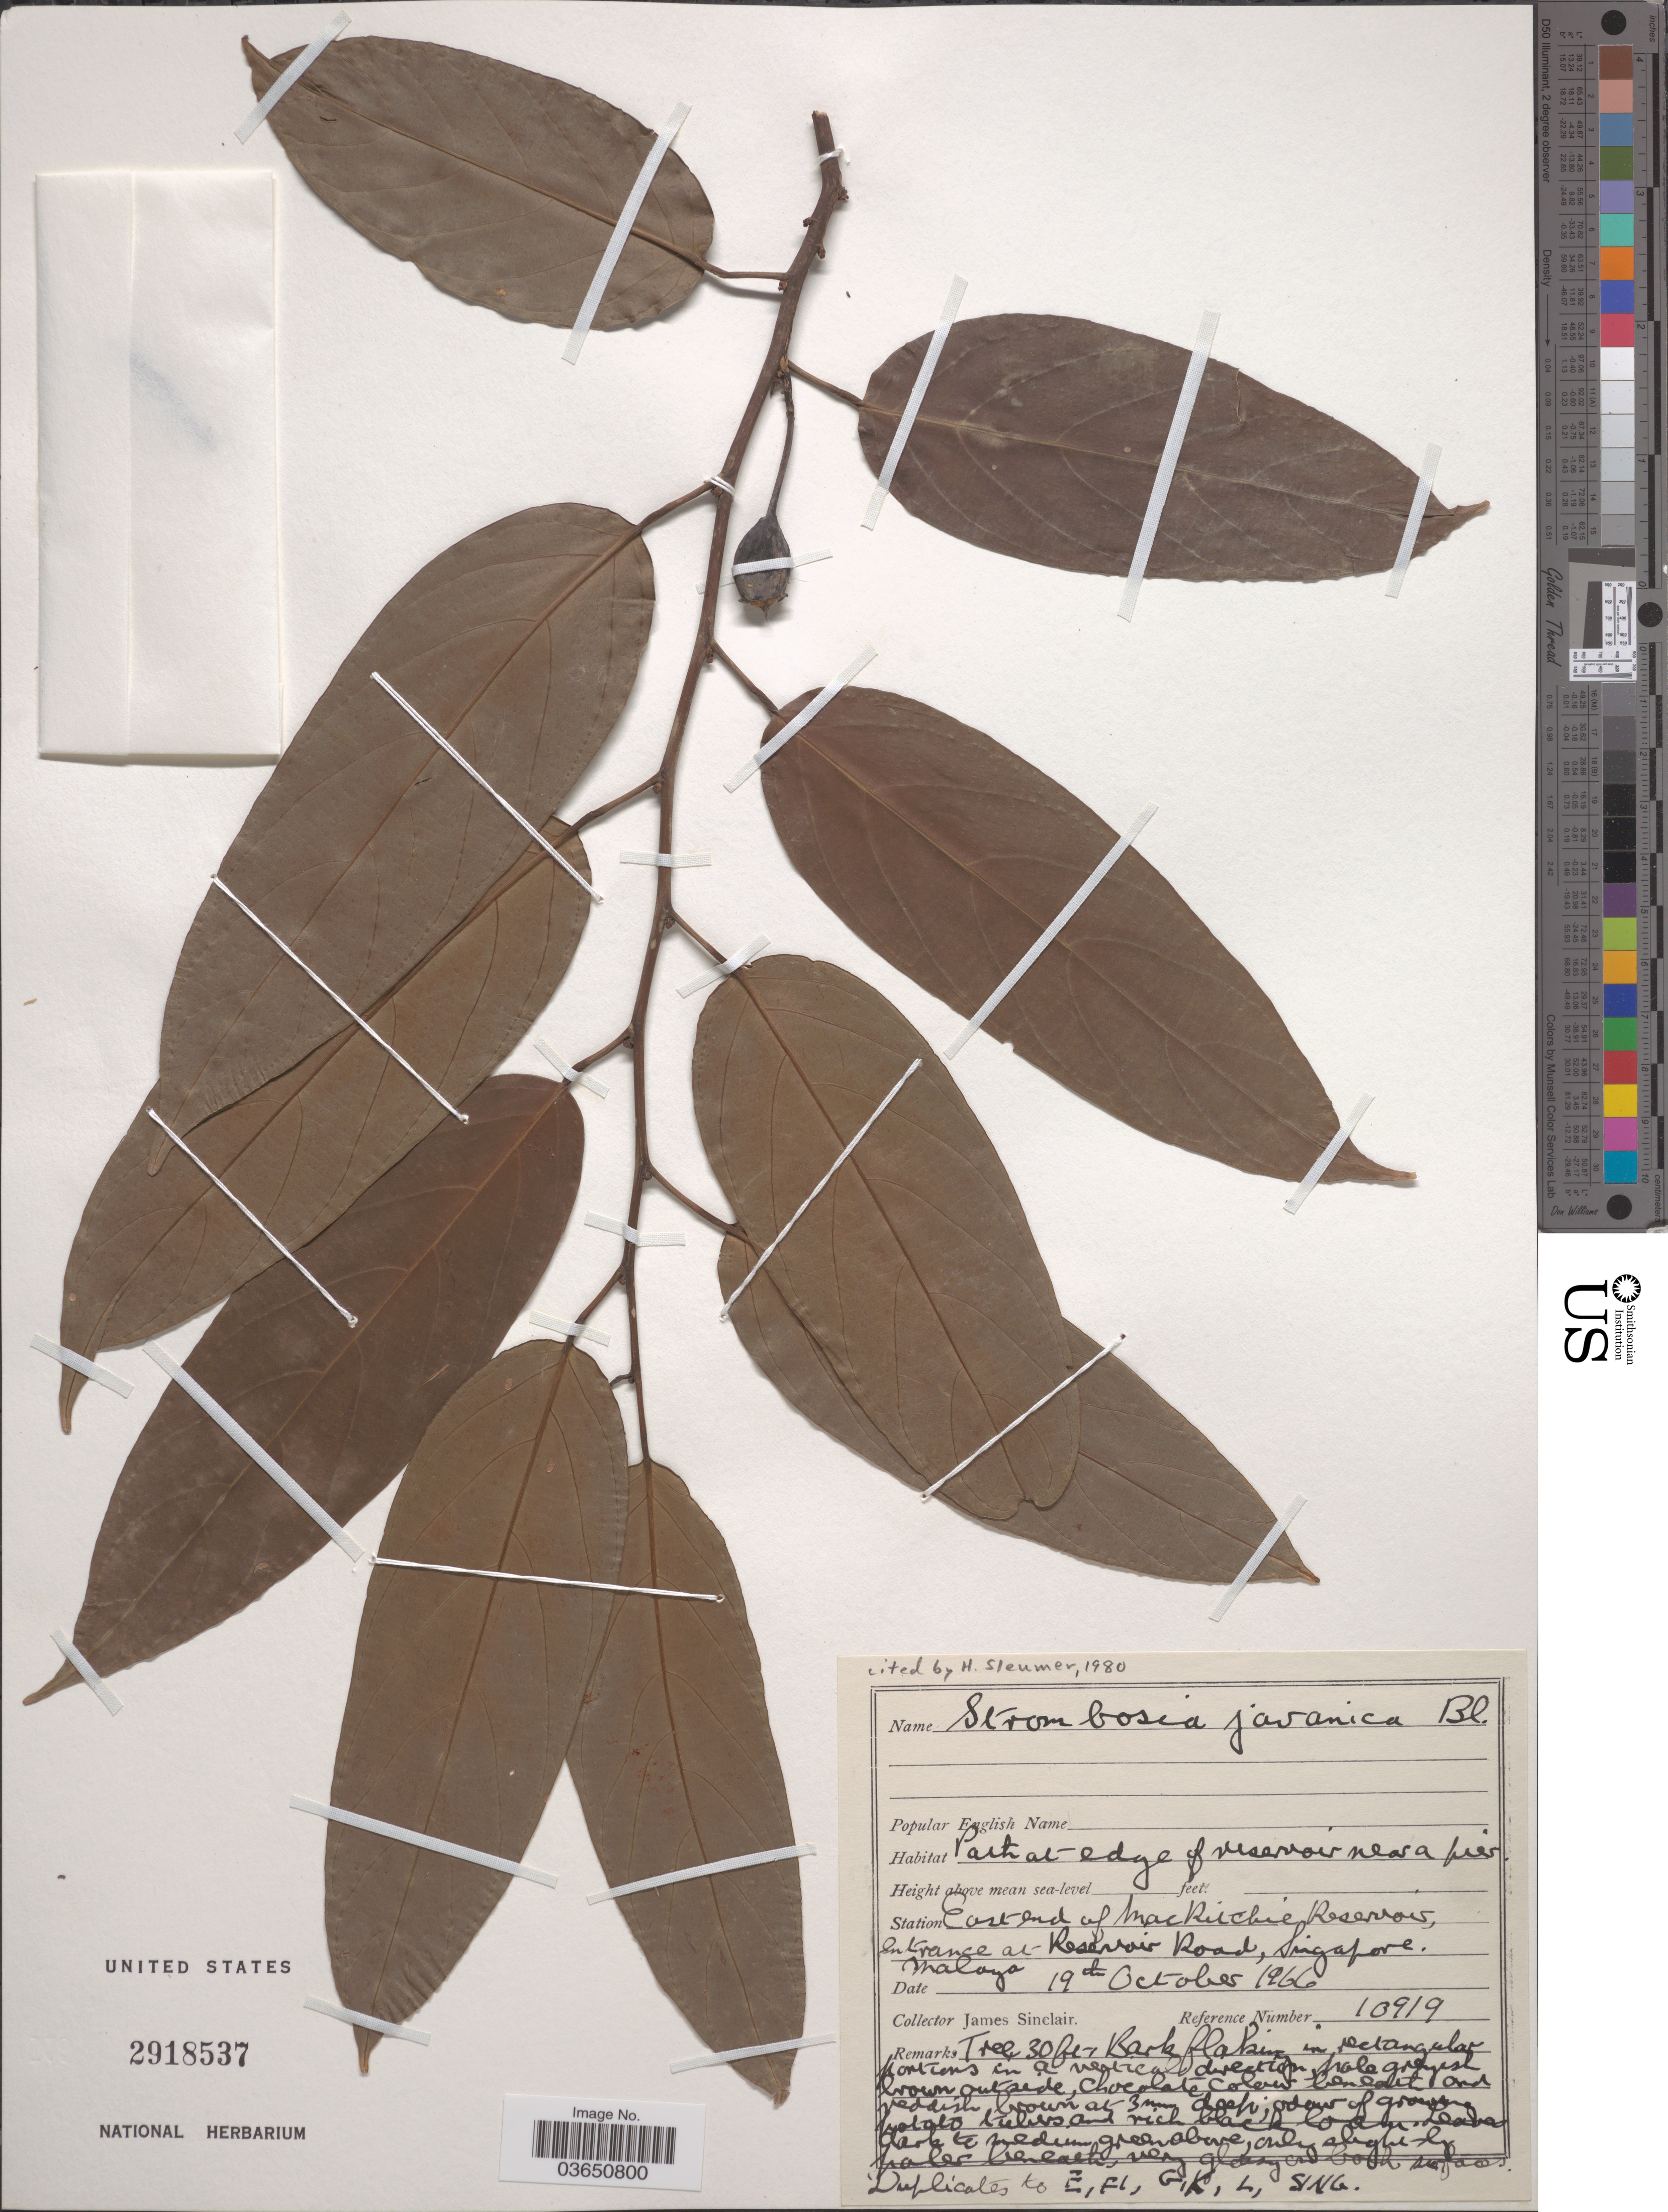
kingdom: Plantae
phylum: Tracheophyta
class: Magnoliopsida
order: Santalales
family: Strombosiaceae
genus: Strombosia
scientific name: Strombosia javanica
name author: Blume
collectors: J. Sinclair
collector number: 10919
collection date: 1966-10-19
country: Singapore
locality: Path at edge of reservoir near a pier. Station East end of MacRitchie Reservoir, entrance at Reservoir Road, Malaya.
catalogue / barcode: US 2918537